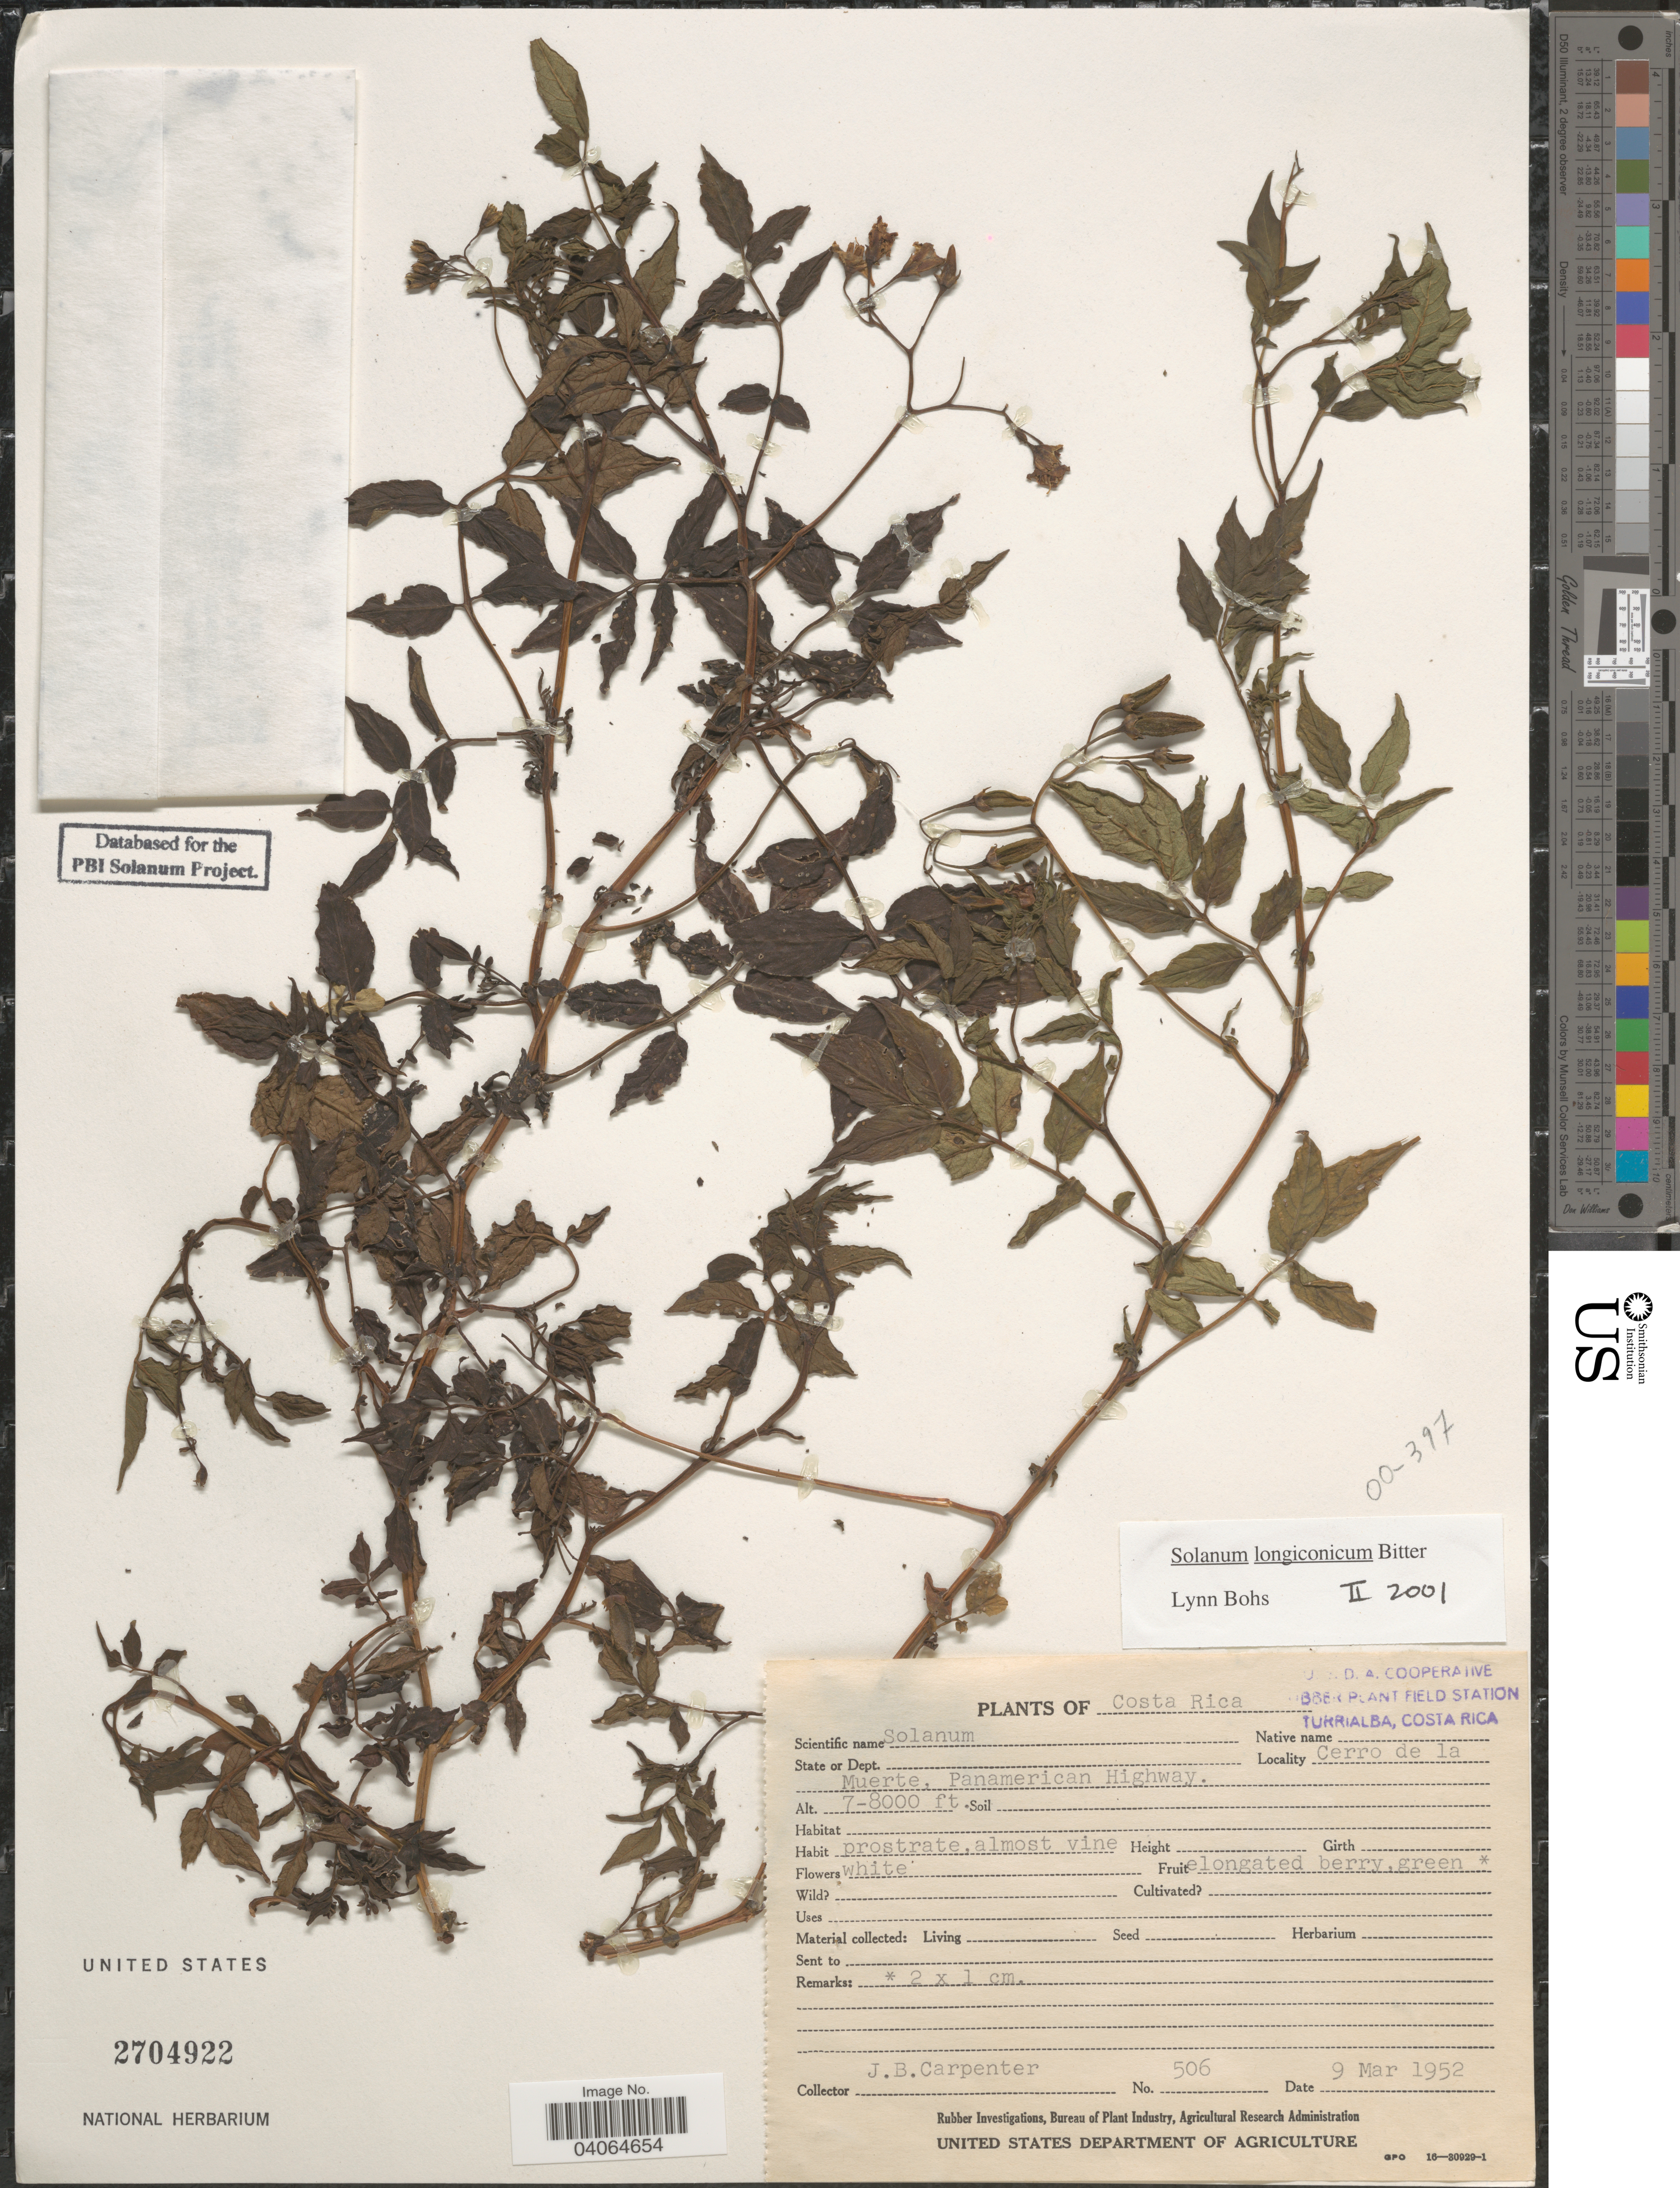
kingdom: Plantae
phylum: Tracheophyta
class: Magnoliopsida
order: Solanales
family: Solanaceae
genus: Solanum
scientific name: Solanum longiconicum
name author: Bitter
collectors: J. Carpenter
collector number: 506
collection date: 1952-03-09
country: Costa Rica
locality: Cerro de la Muerte, Panamerican Highway.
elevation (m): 2134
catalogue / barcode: US 2704922